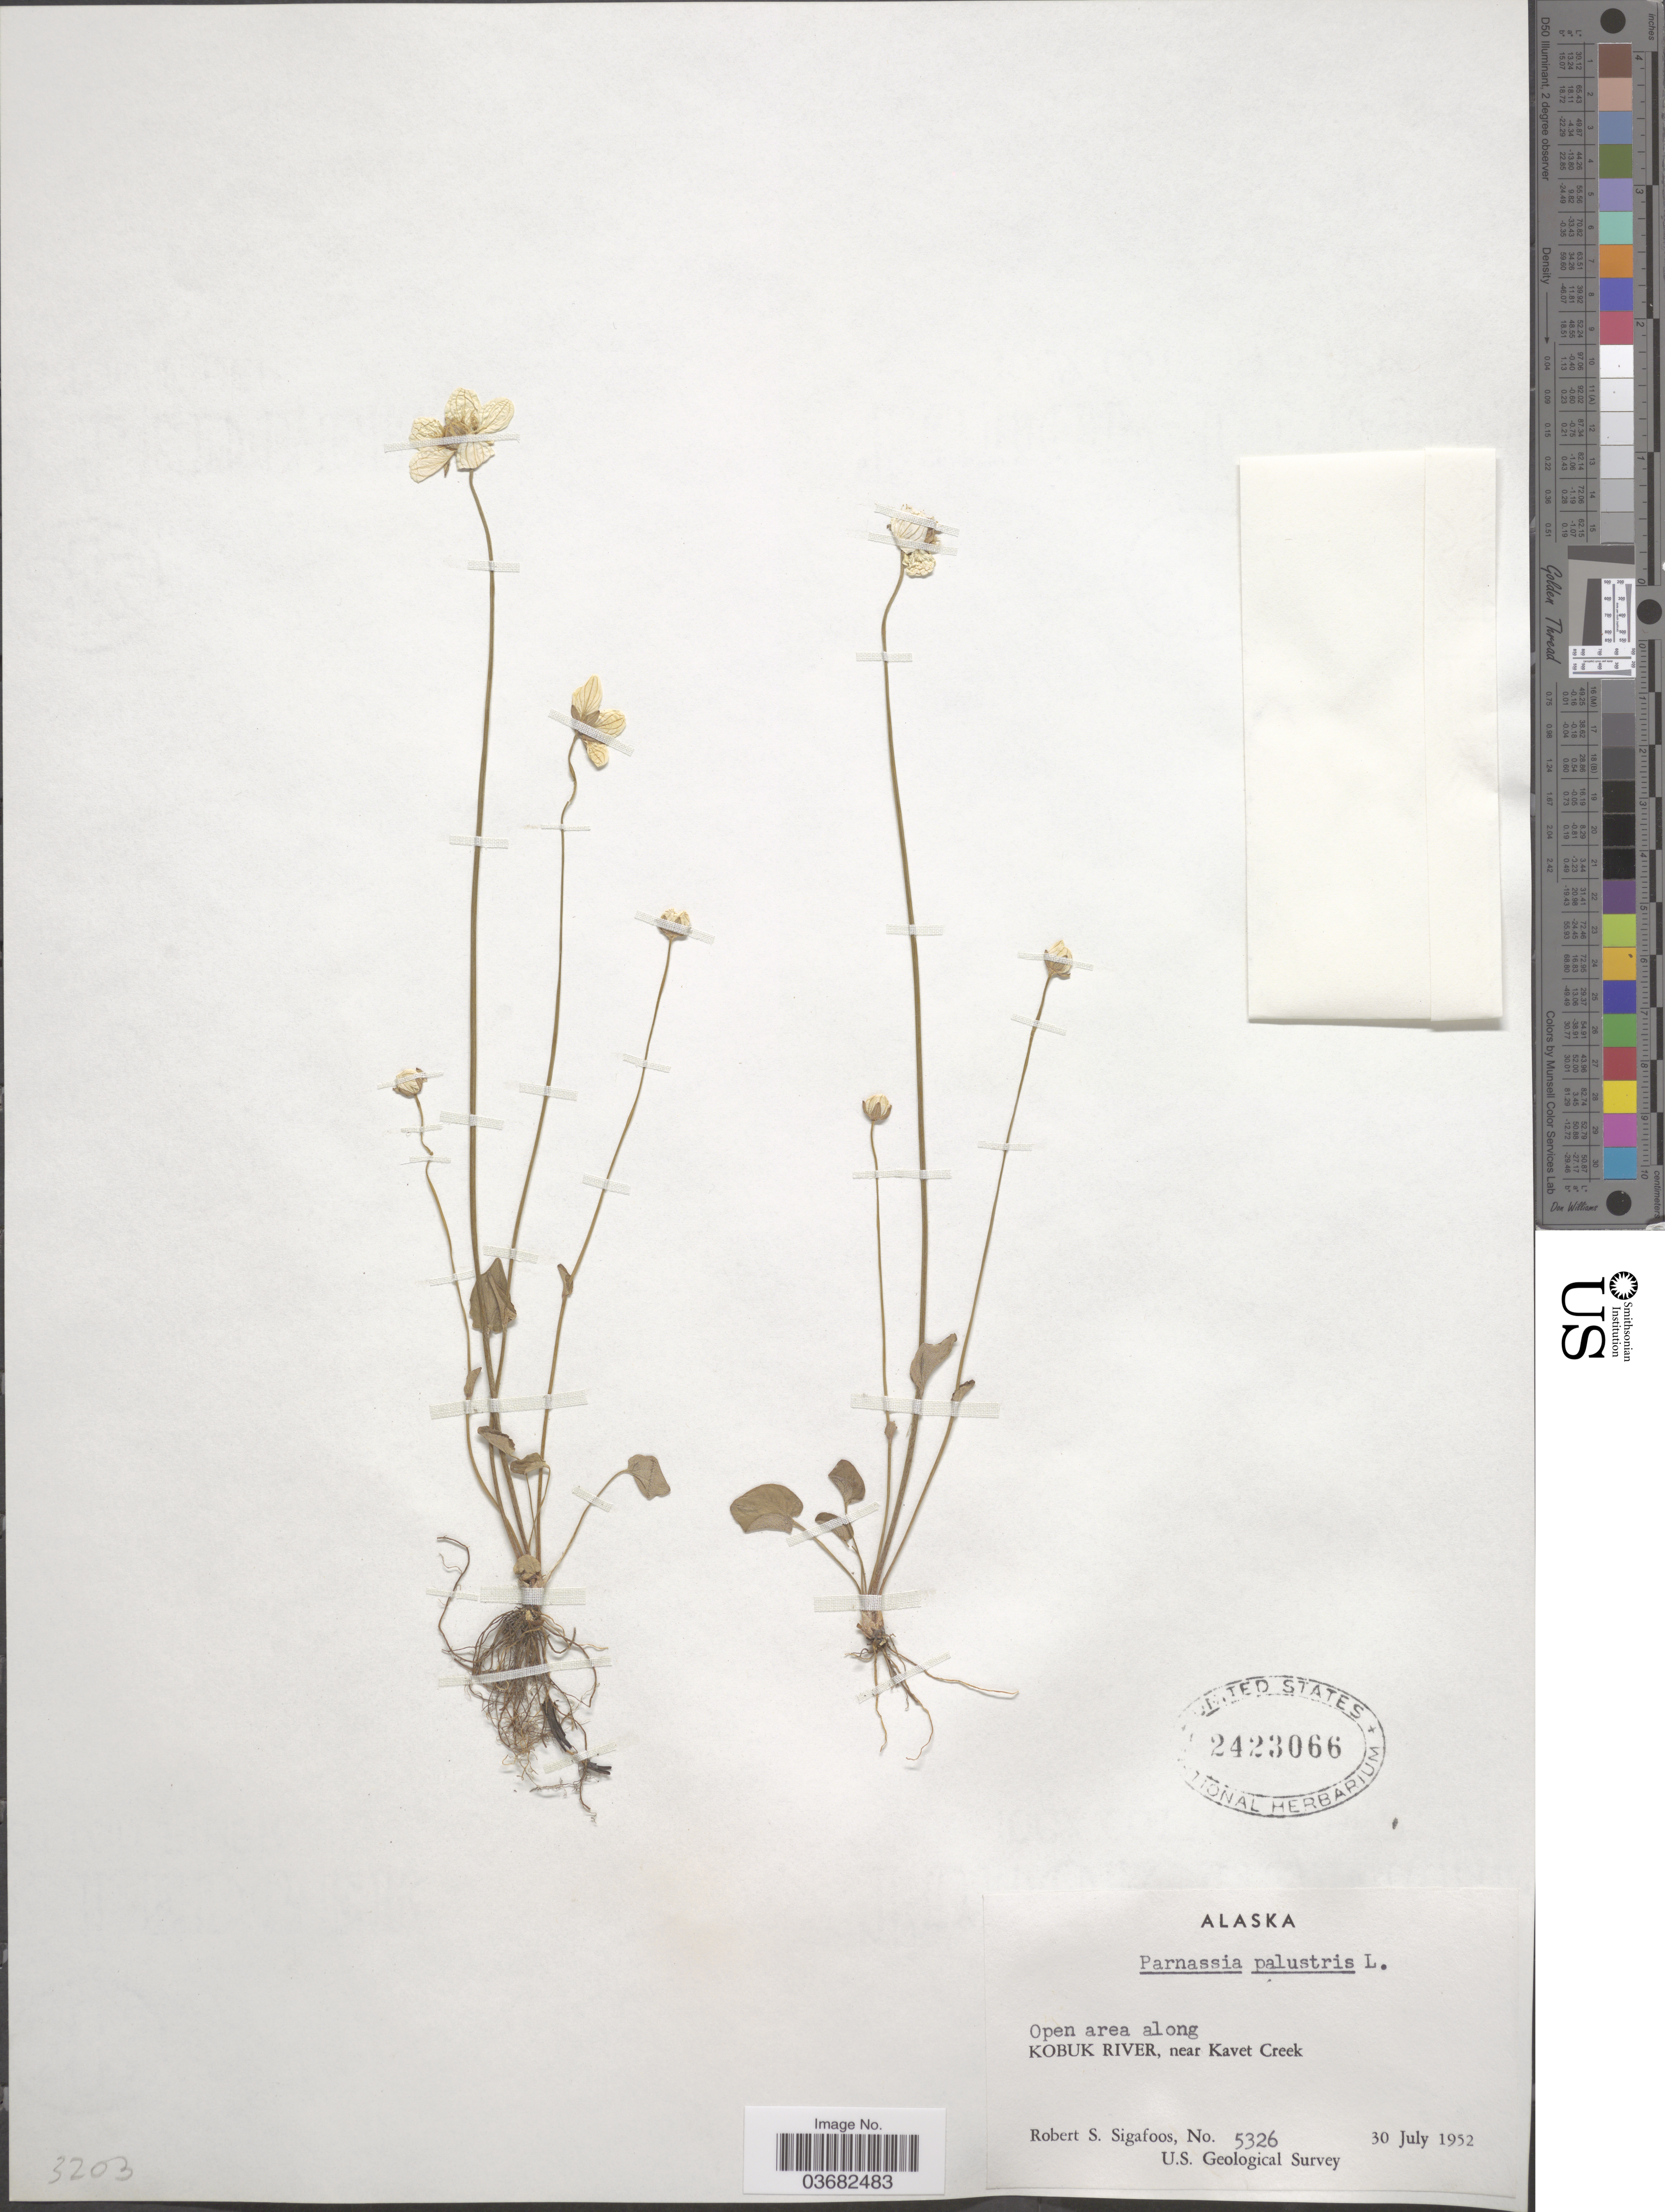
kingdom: Plantae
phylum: Tracheophyta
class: Magnoliopsida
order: Celastrales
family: Parnassiaceae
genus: Parnassia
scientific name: Parnassia palustris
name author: L.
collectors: R. Sigafoos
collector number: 5326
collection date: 1952-07-30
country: United States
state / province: Alaska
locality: Open area along Kobuk River, near Kavet Creek. U. S. Geological Survey.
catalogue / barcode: US 2423066